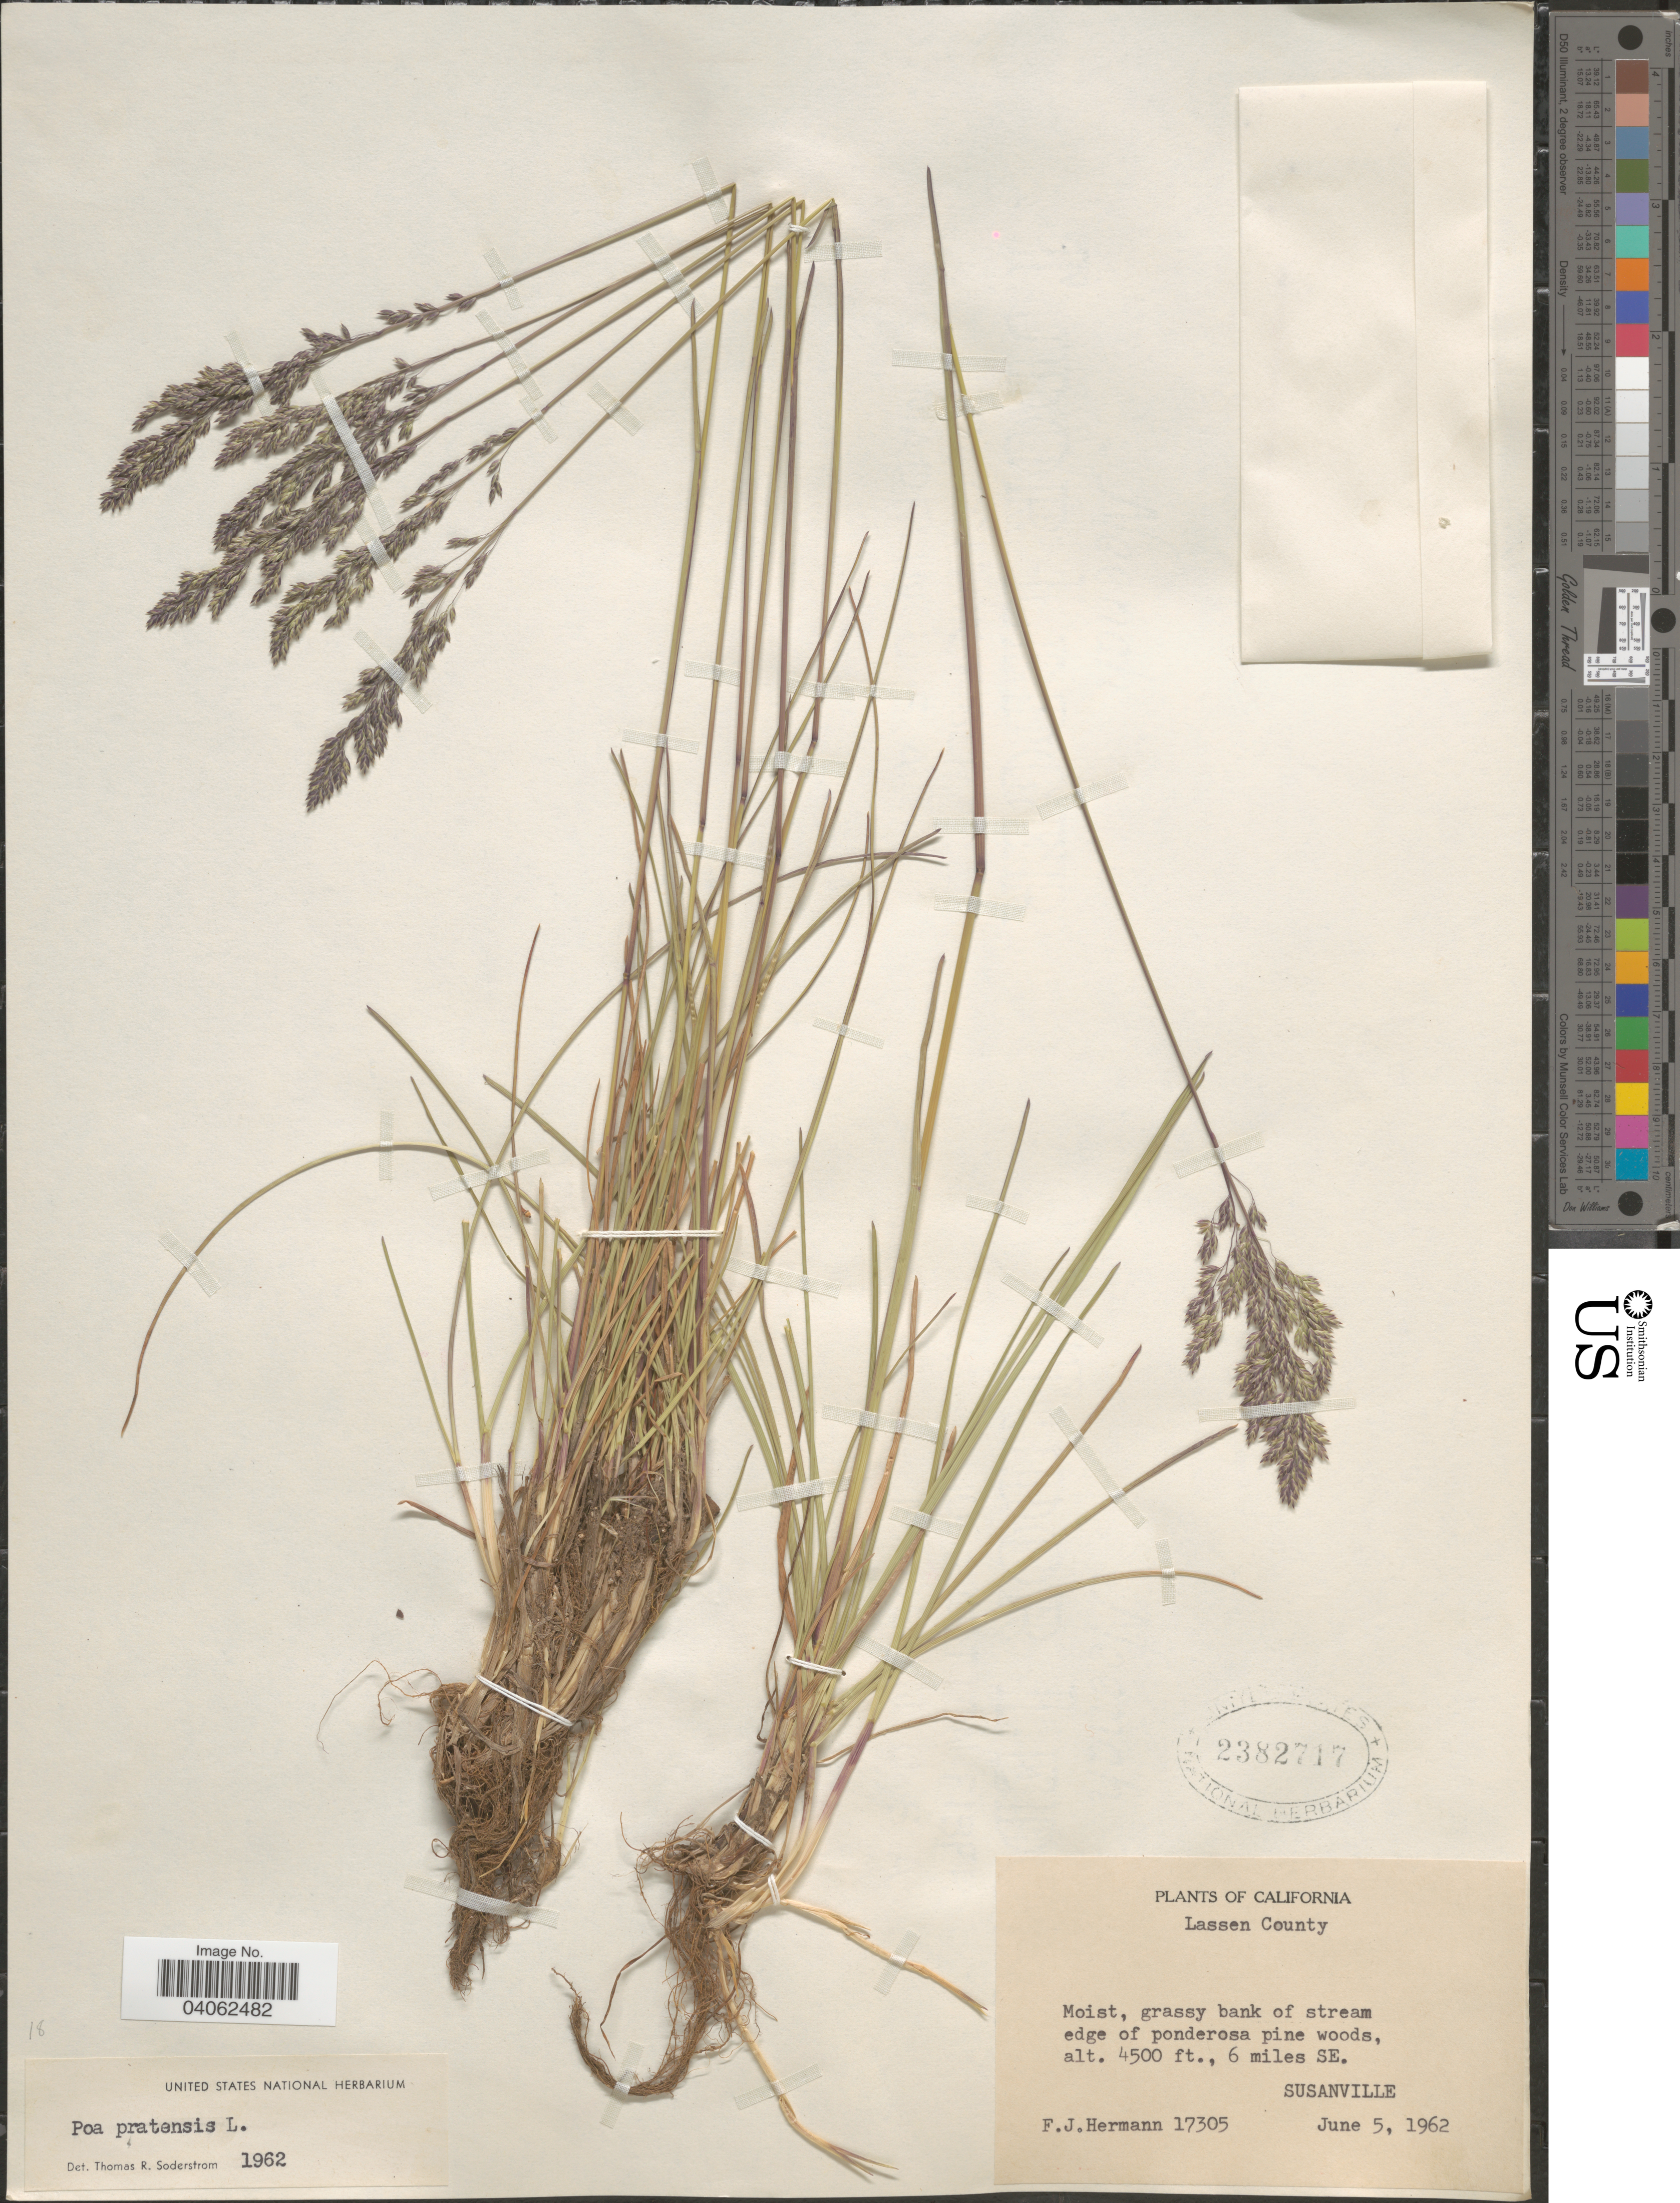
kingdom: Plantae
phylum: Tracheophyta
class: Liliopsida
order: Poales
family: Poaceae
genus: Poa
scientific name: Poa pratensis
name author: L.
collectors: F. J. Hermann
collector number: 17305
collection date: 1962-06-05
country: United States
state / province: California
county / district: Lassen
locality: Lassen County. 6 miles SE. Susanville.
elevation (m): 1372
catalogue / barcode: US 2382717